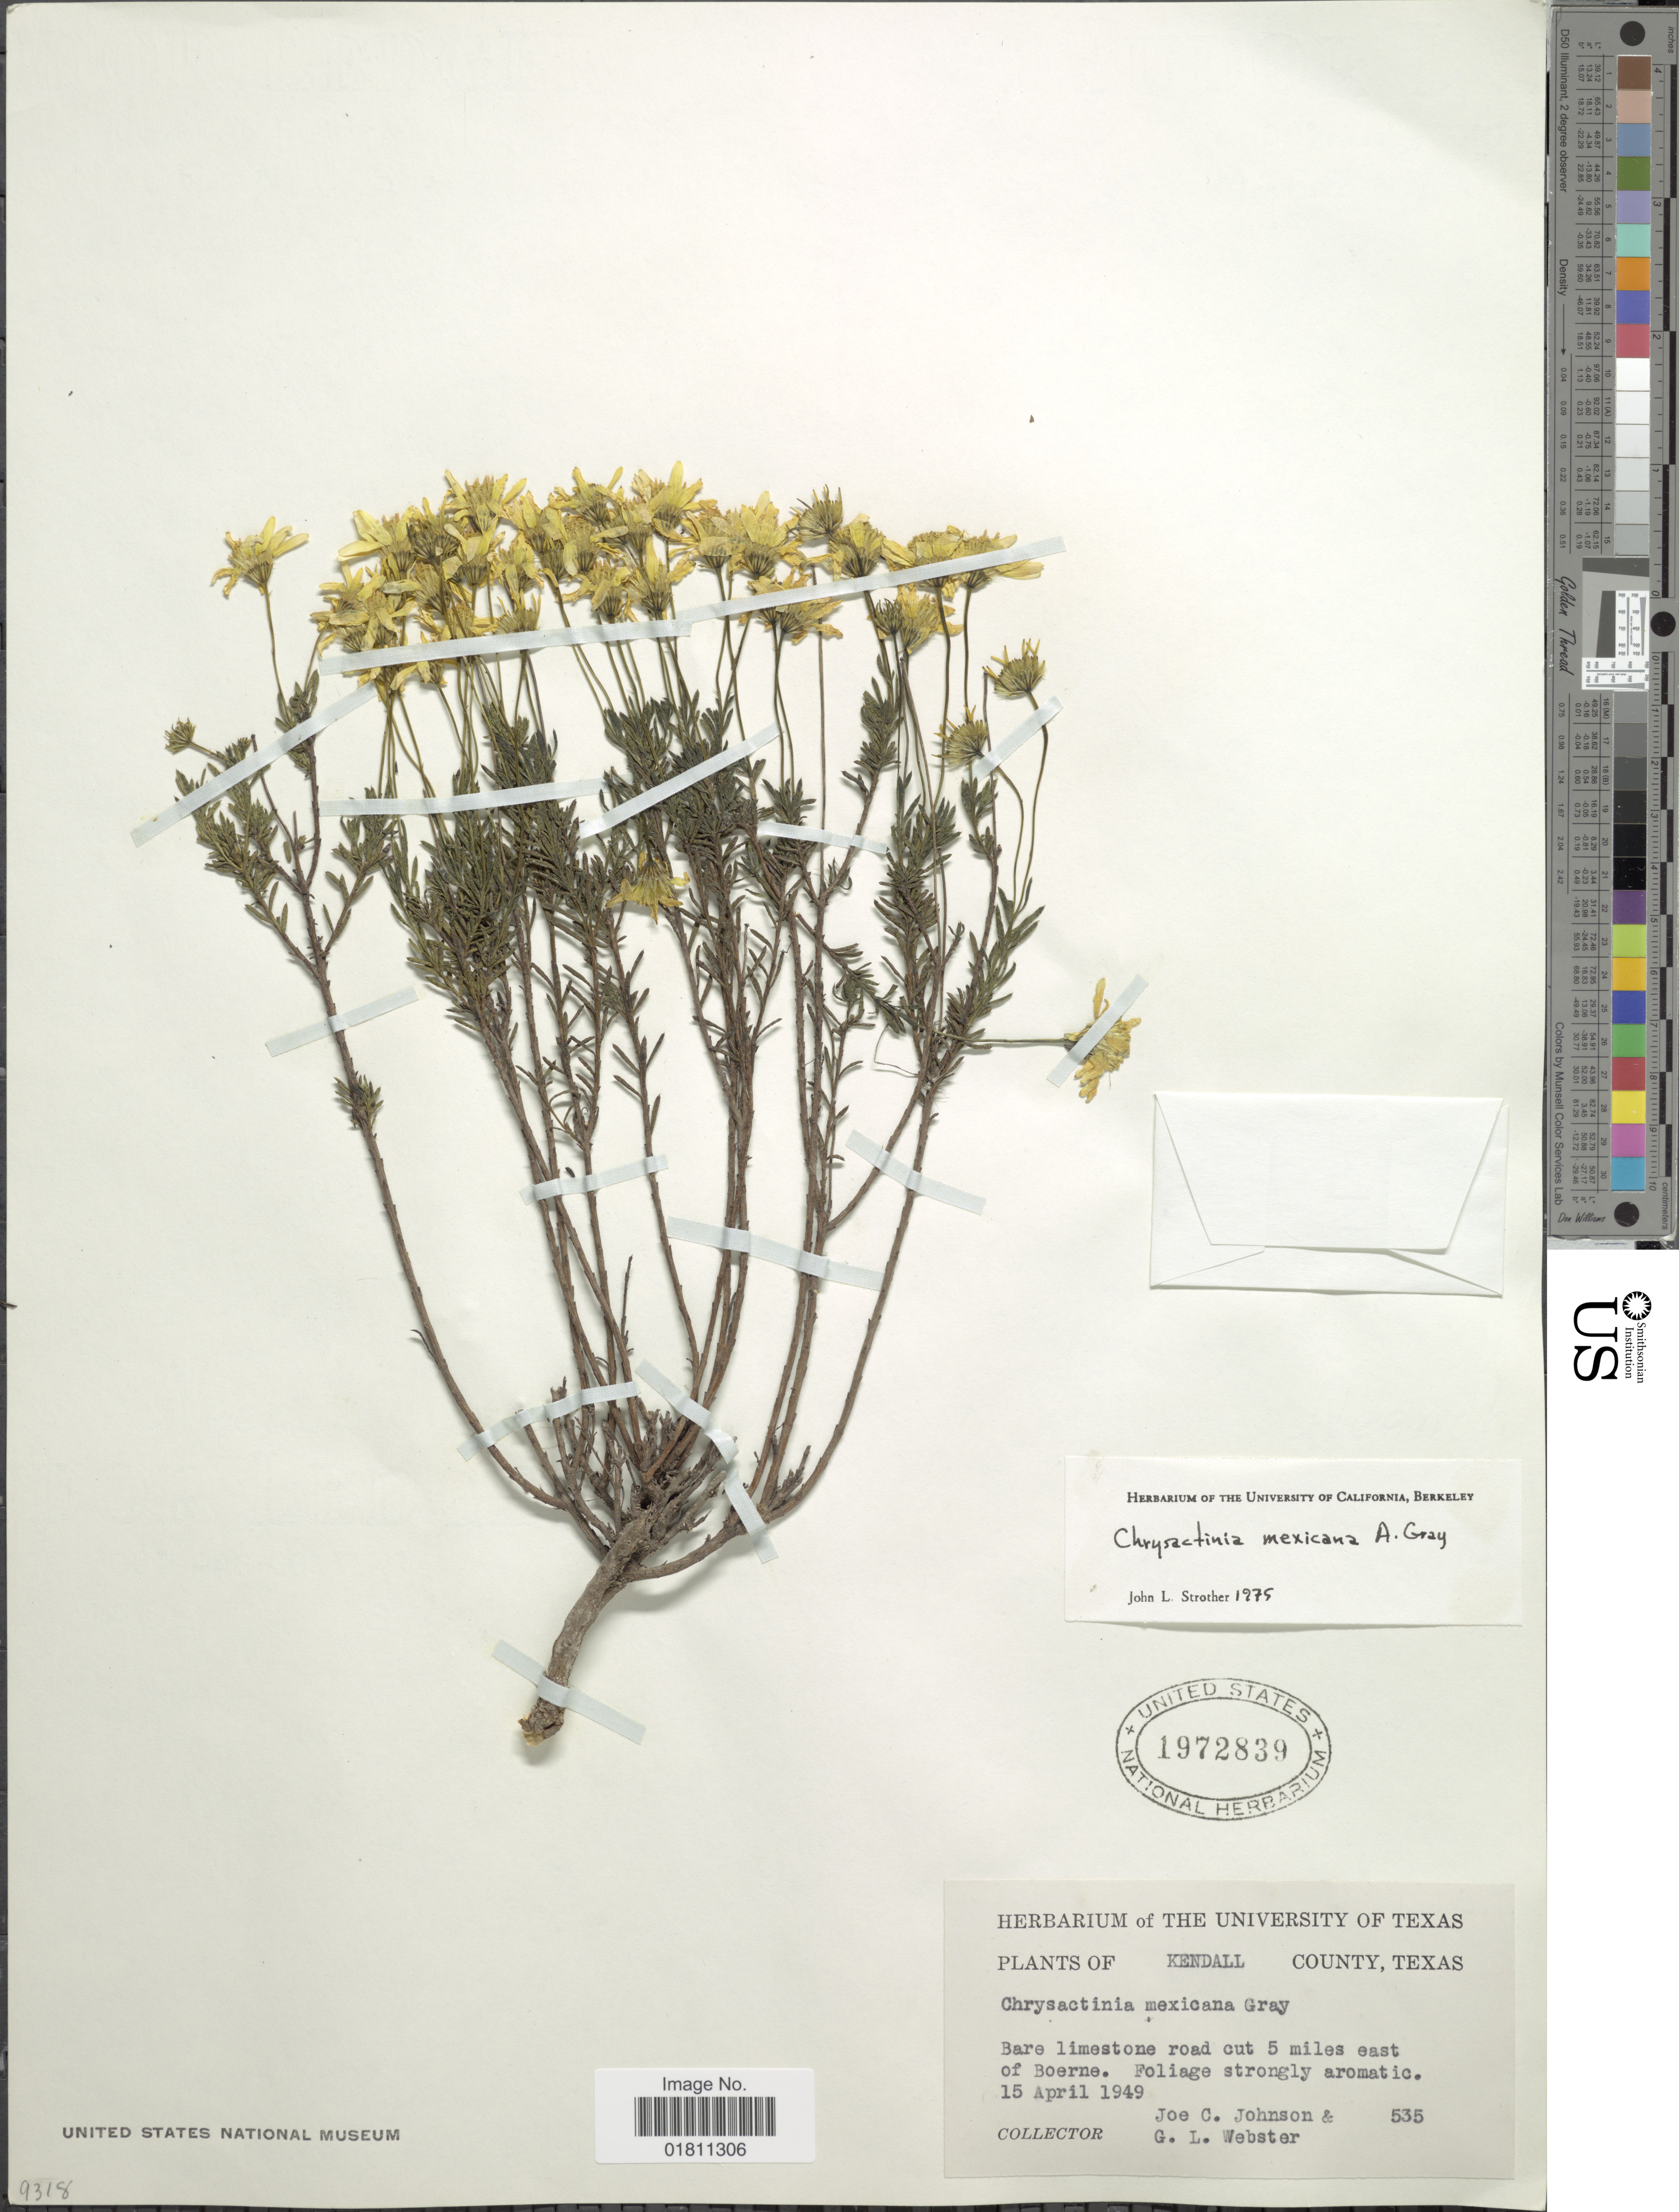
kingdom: Plantae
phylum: Tracheophyta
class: Magnoliopsida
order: Asterales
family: Asteraceae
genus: Chrysactinia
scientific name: Chrysactinia mexicana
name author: A. Gray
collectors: J. C. Johnson & G. L. Webster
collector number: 535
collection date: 1949-04-15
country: United States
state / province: Texas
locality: Kendall County. Bare limestone road cut 5 miles east of Boerne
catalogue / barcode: US 1972839